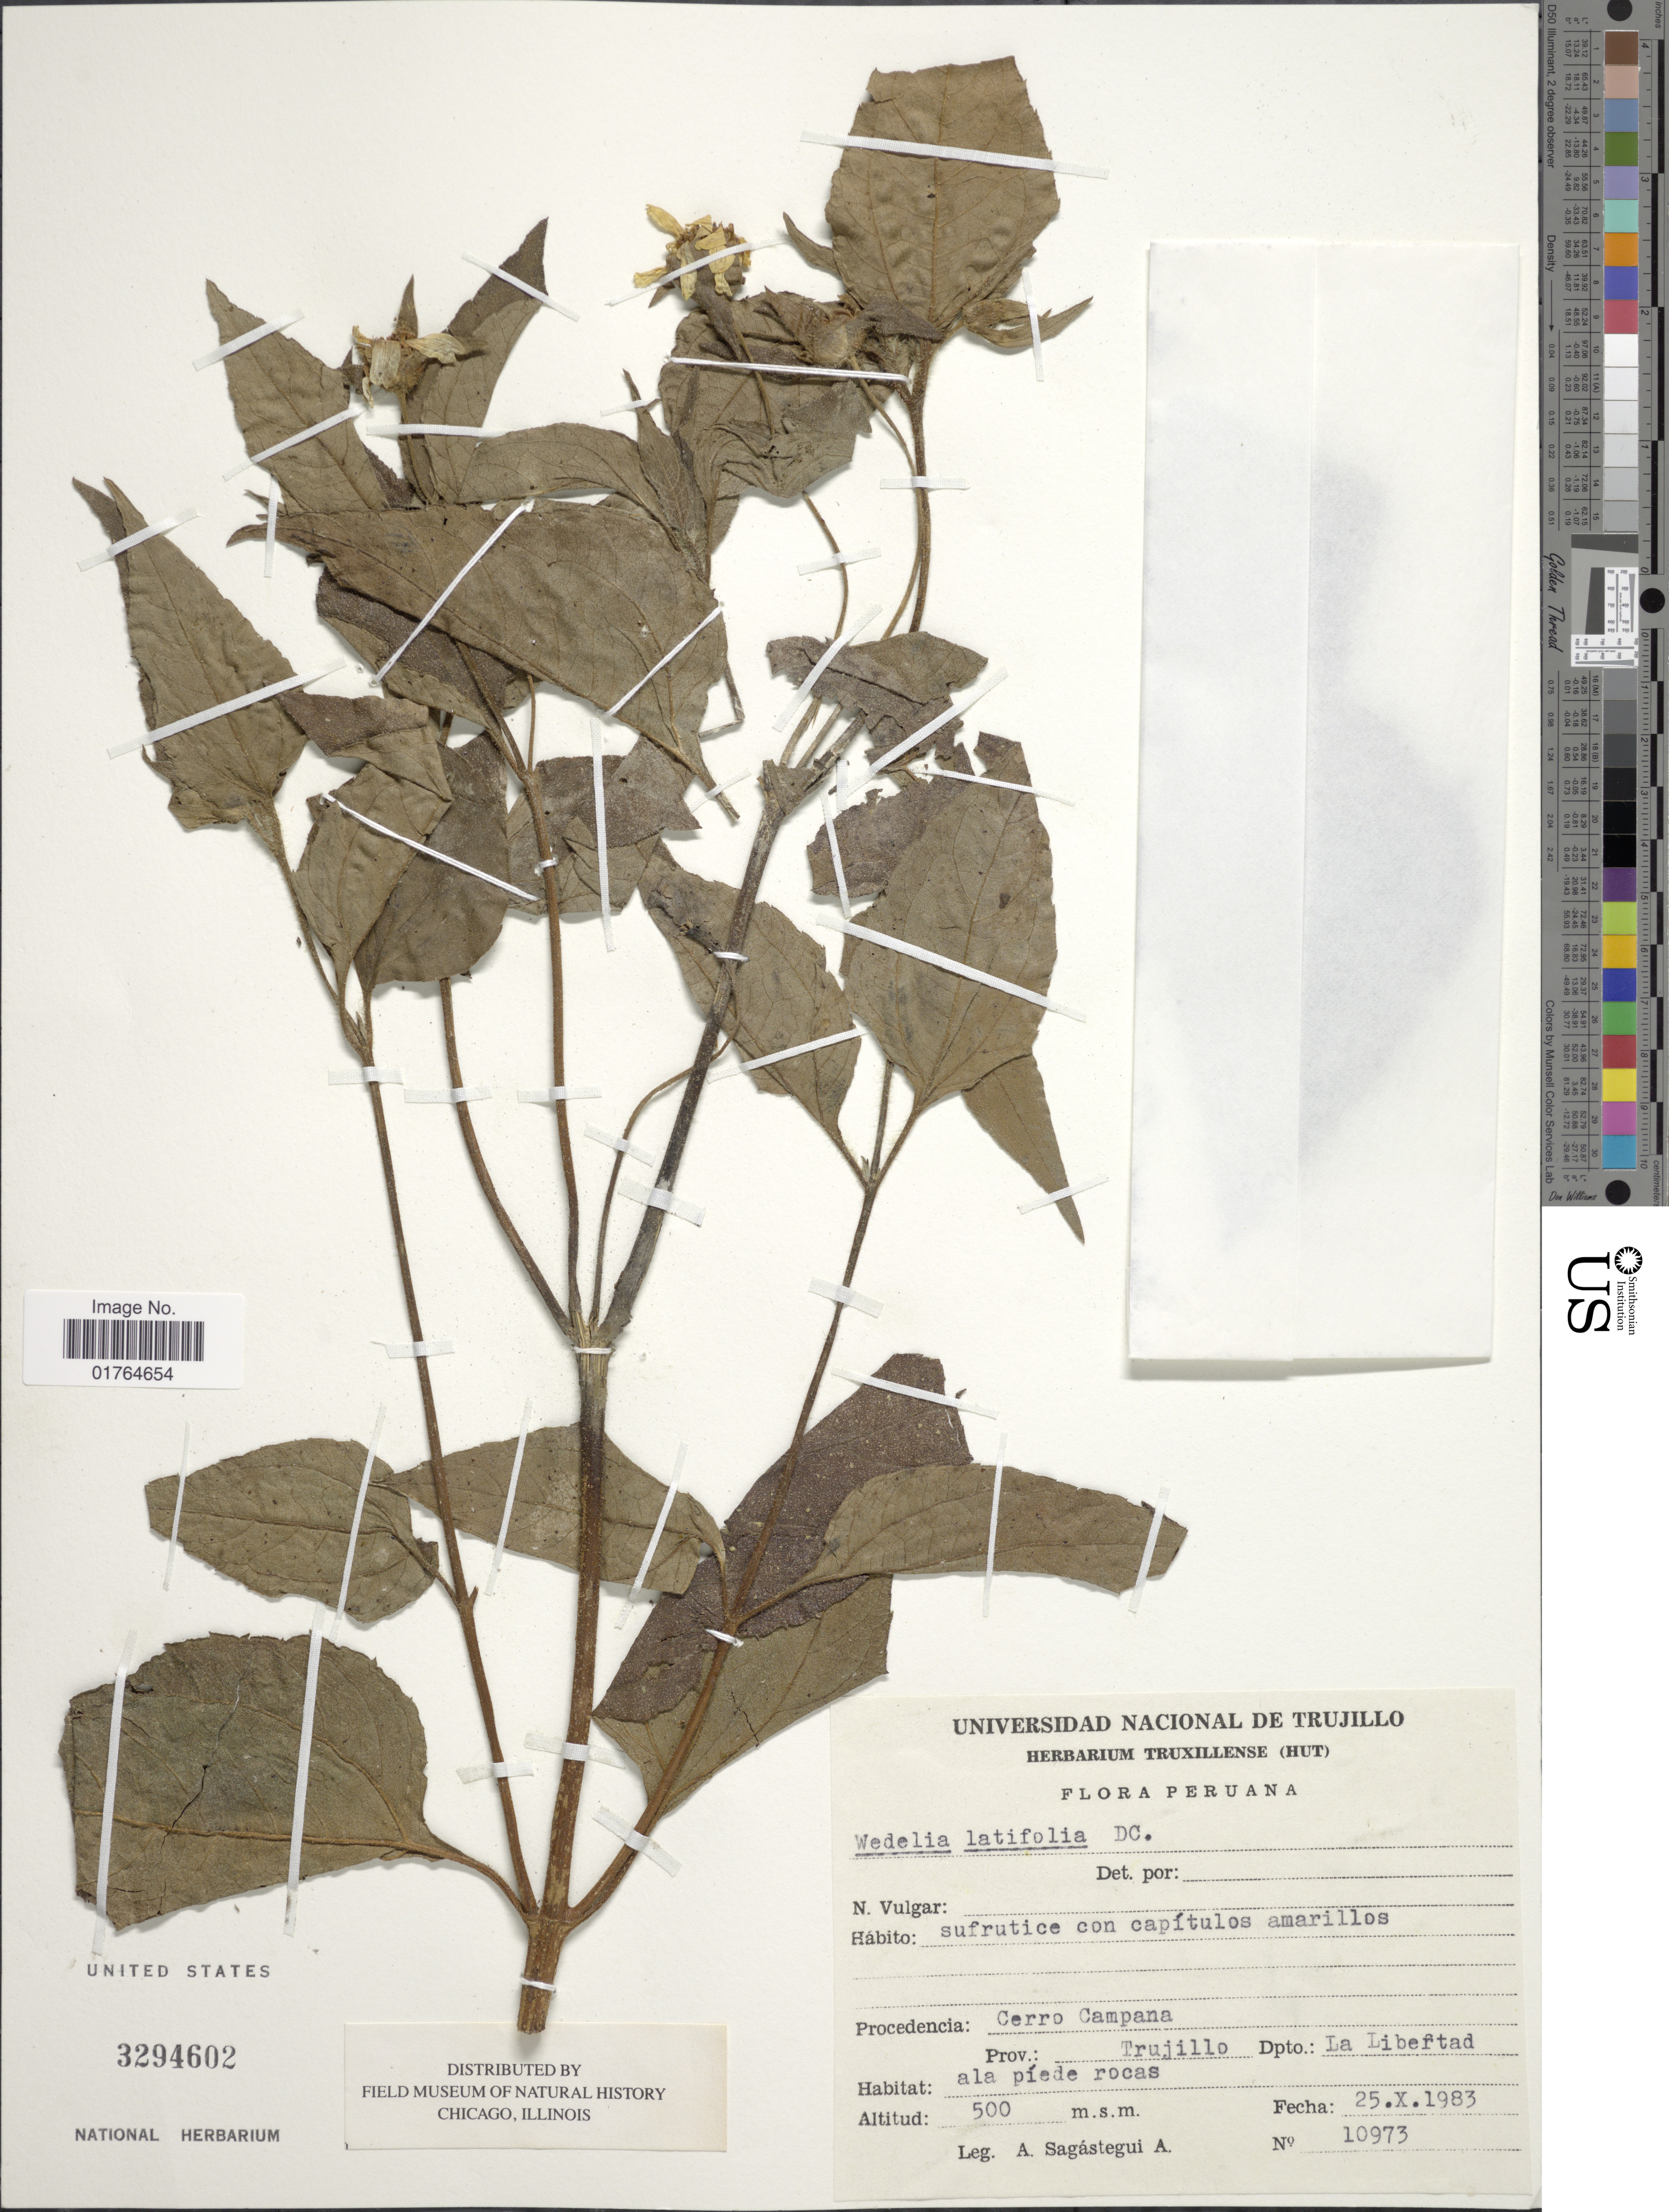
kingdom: Plantae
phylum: Tracheophyta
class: Magnoliopsida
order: Asterales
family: Asteraceae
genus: Wedelia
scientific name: Wedelia latifolia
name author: DC.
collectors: A. Sagástegui A.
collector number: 10973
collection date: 1983-10-25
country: Peru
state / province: La Libertad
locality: Cerro Campana, prov. Trujillo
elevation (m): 500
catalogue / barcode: US 3294602